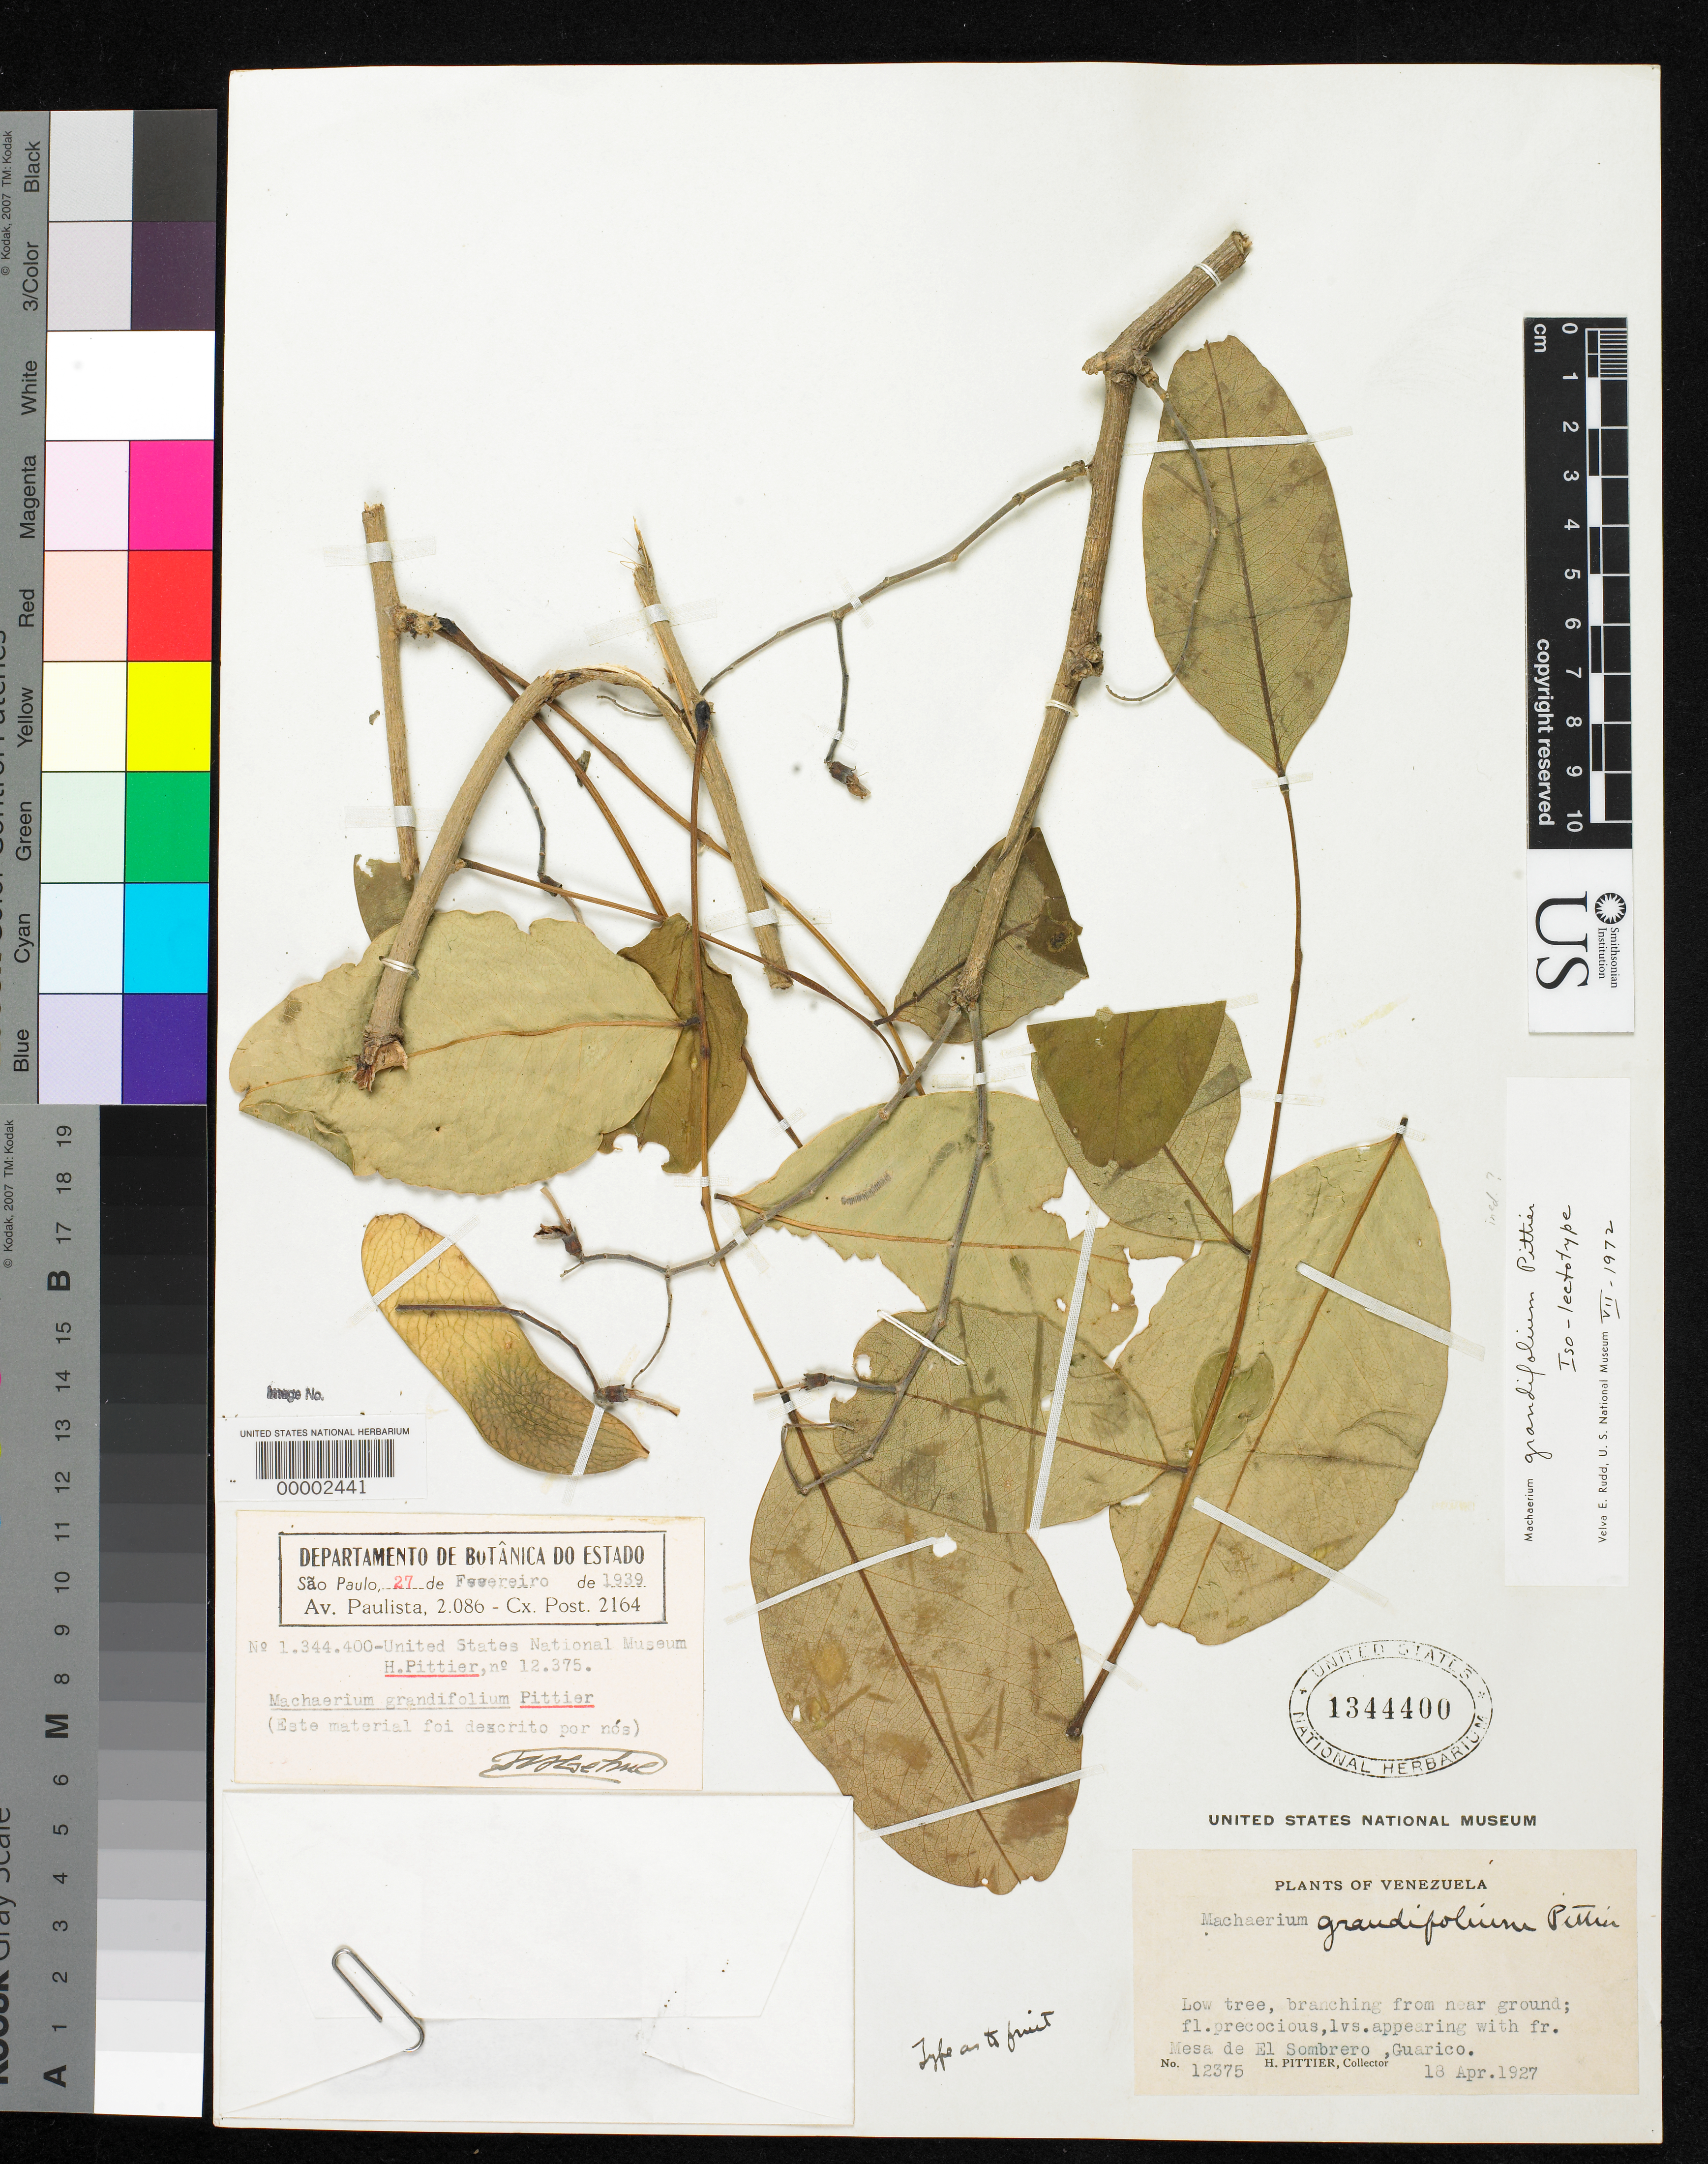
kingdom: Plantae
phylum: Tracheophyta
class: Magnoliopsida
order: Fabales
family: Fabaceae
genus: Machaerium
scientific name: Machaerium grandifolium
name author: Pittier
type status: Isosyntype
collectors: H. F. Pittier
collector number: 12375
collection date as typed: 18 Apr 1927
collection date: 1927-04-18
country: Venezuela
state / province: Guárico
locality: Mesa del Sombrero.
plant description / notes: "Type as to fruit." Annotated as "isolectotype" by V.E. Rudd (1972) but lectotype publication not found; ined.?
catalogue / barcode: US 1344400